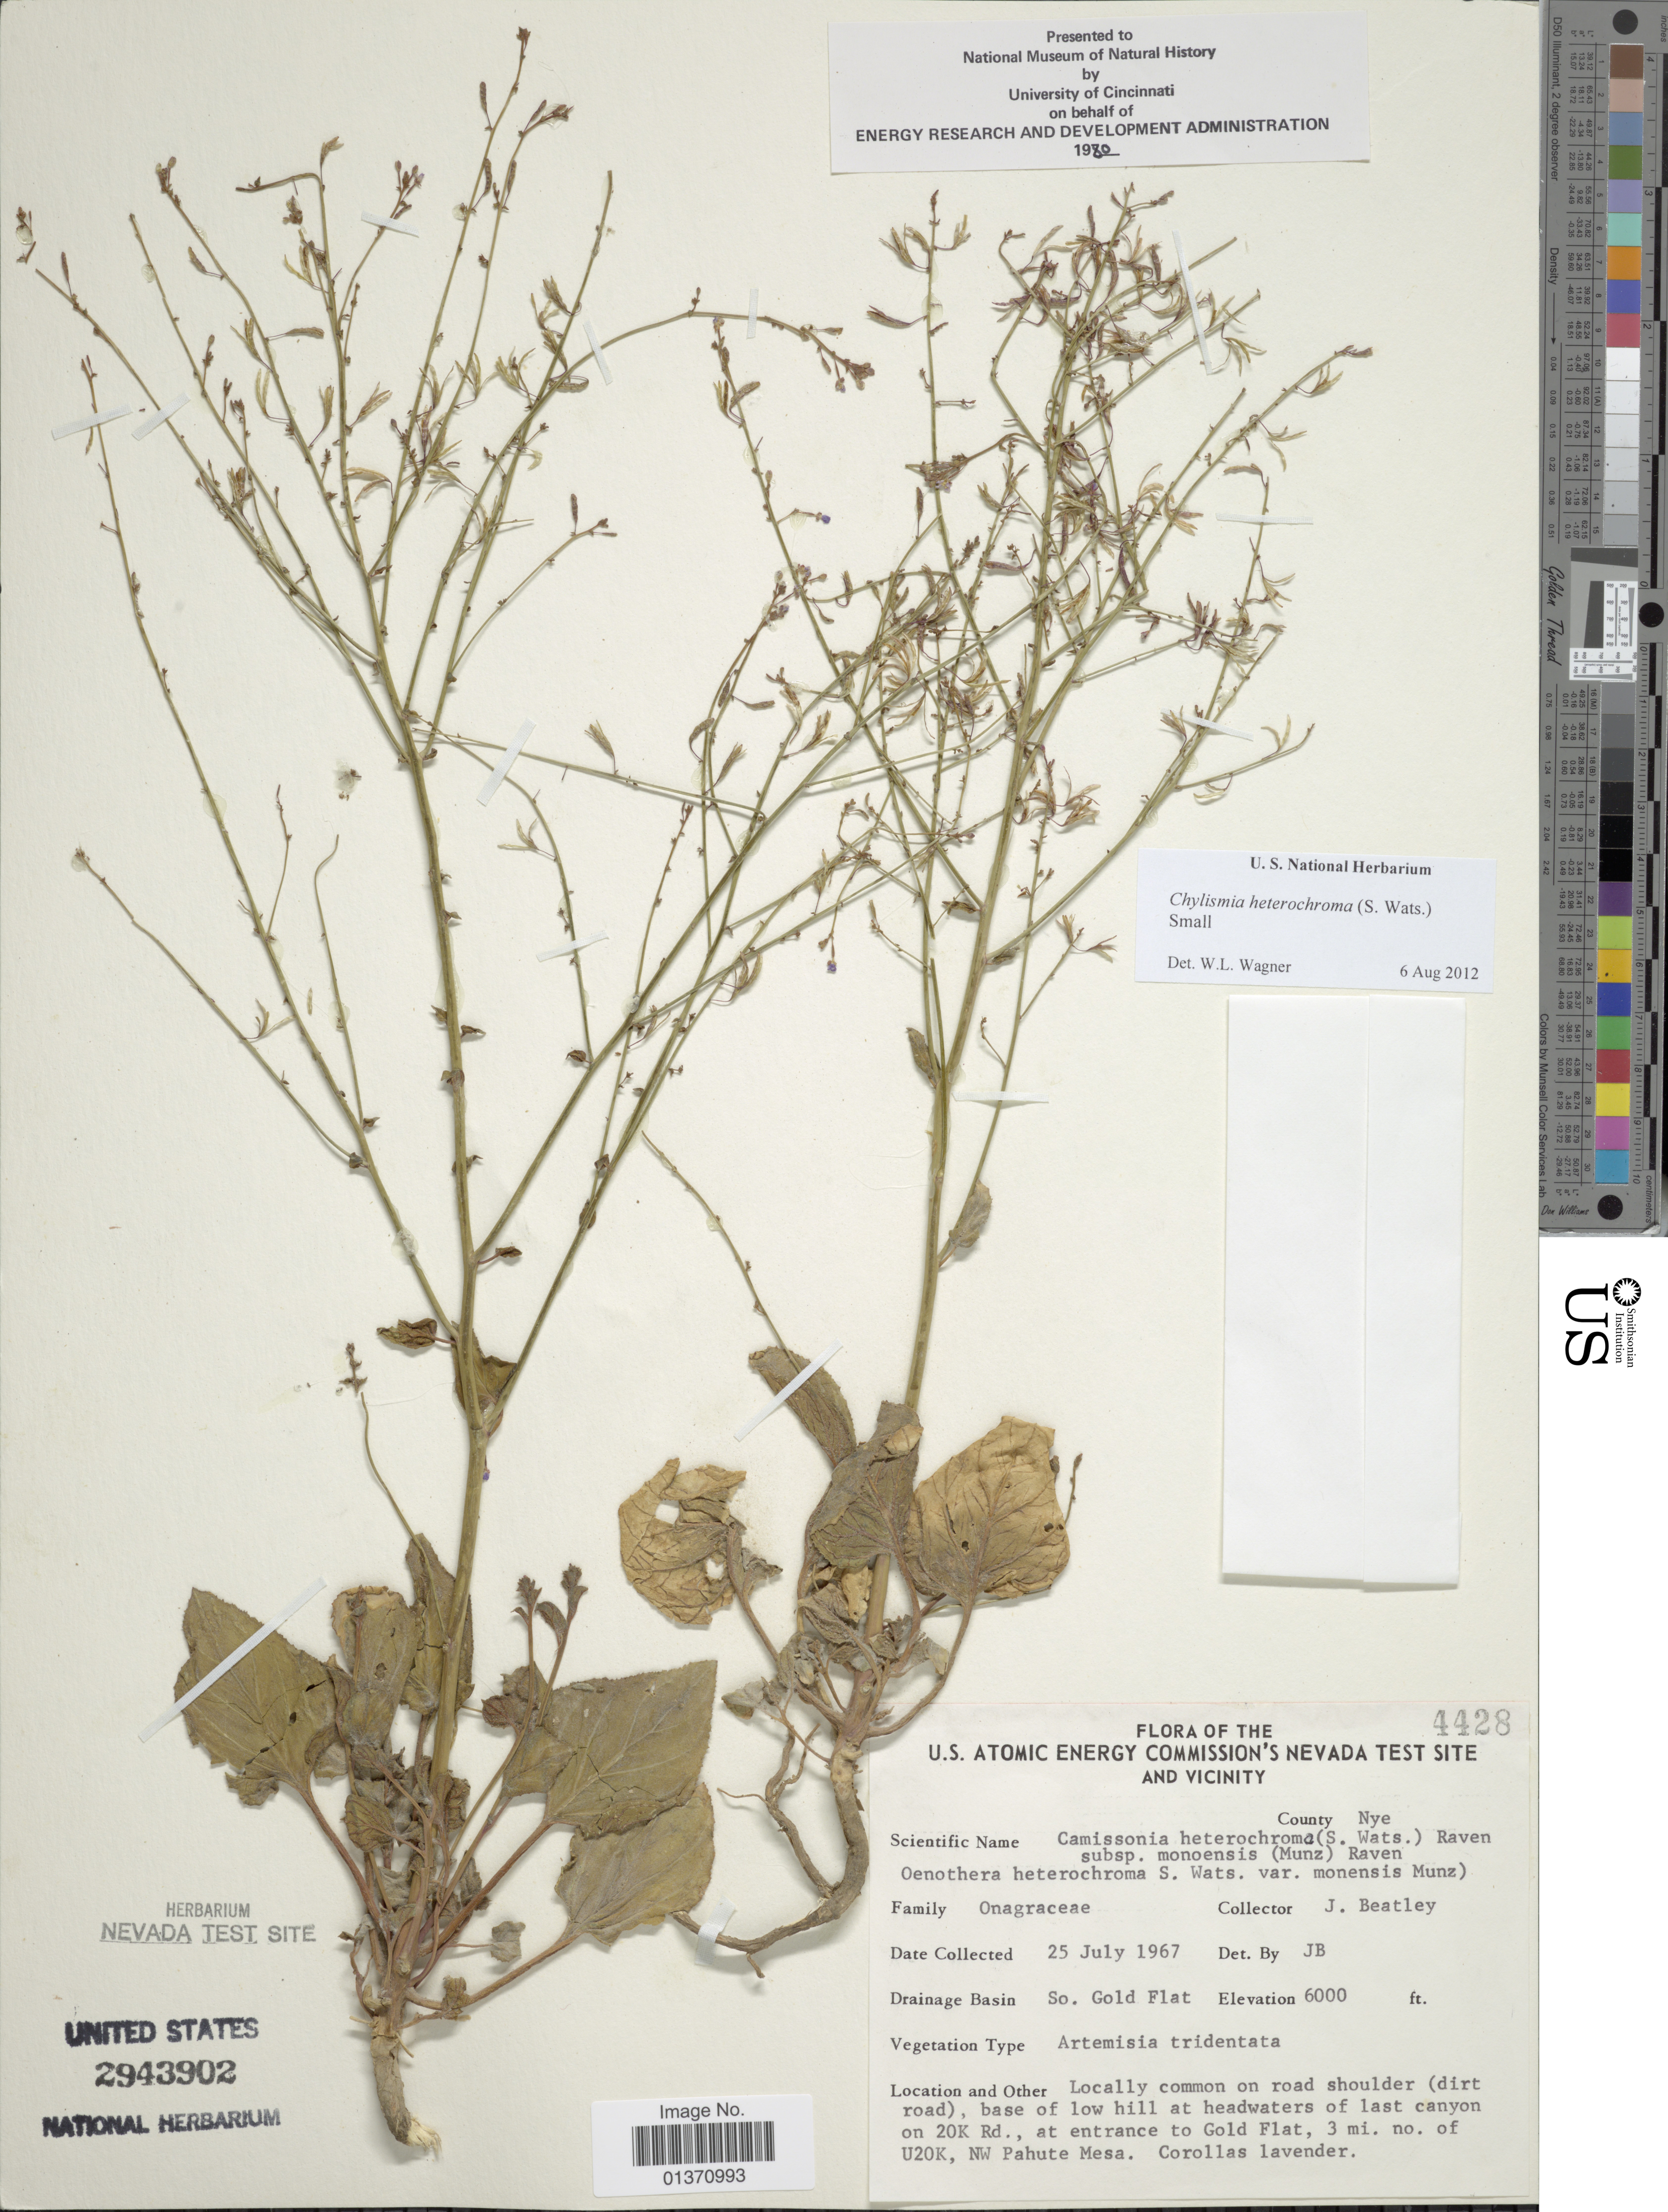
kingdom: Plantae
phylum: Tracheophyta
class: Magnoliopsida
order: Myrtales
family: Onagraceae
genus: Chylismia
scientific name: Chylismia heterochroma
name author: (S. Watson) Small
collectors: J. C. Beatley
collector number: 4428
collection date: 1967-07-25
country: United States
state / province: Nevada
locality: U. S. Atomic Energy Commission's Nevada Test Site and Vicinity, So. Gold Flat, locally common on road shoulder (dirt road), base of low hill at headwaters of last canyon on 20K Rd., at entrance to Gold Flat, 3 mi. no. of U20K, NW Pahute Mesa, County Nye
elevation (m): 1829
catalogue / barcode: US 2943902